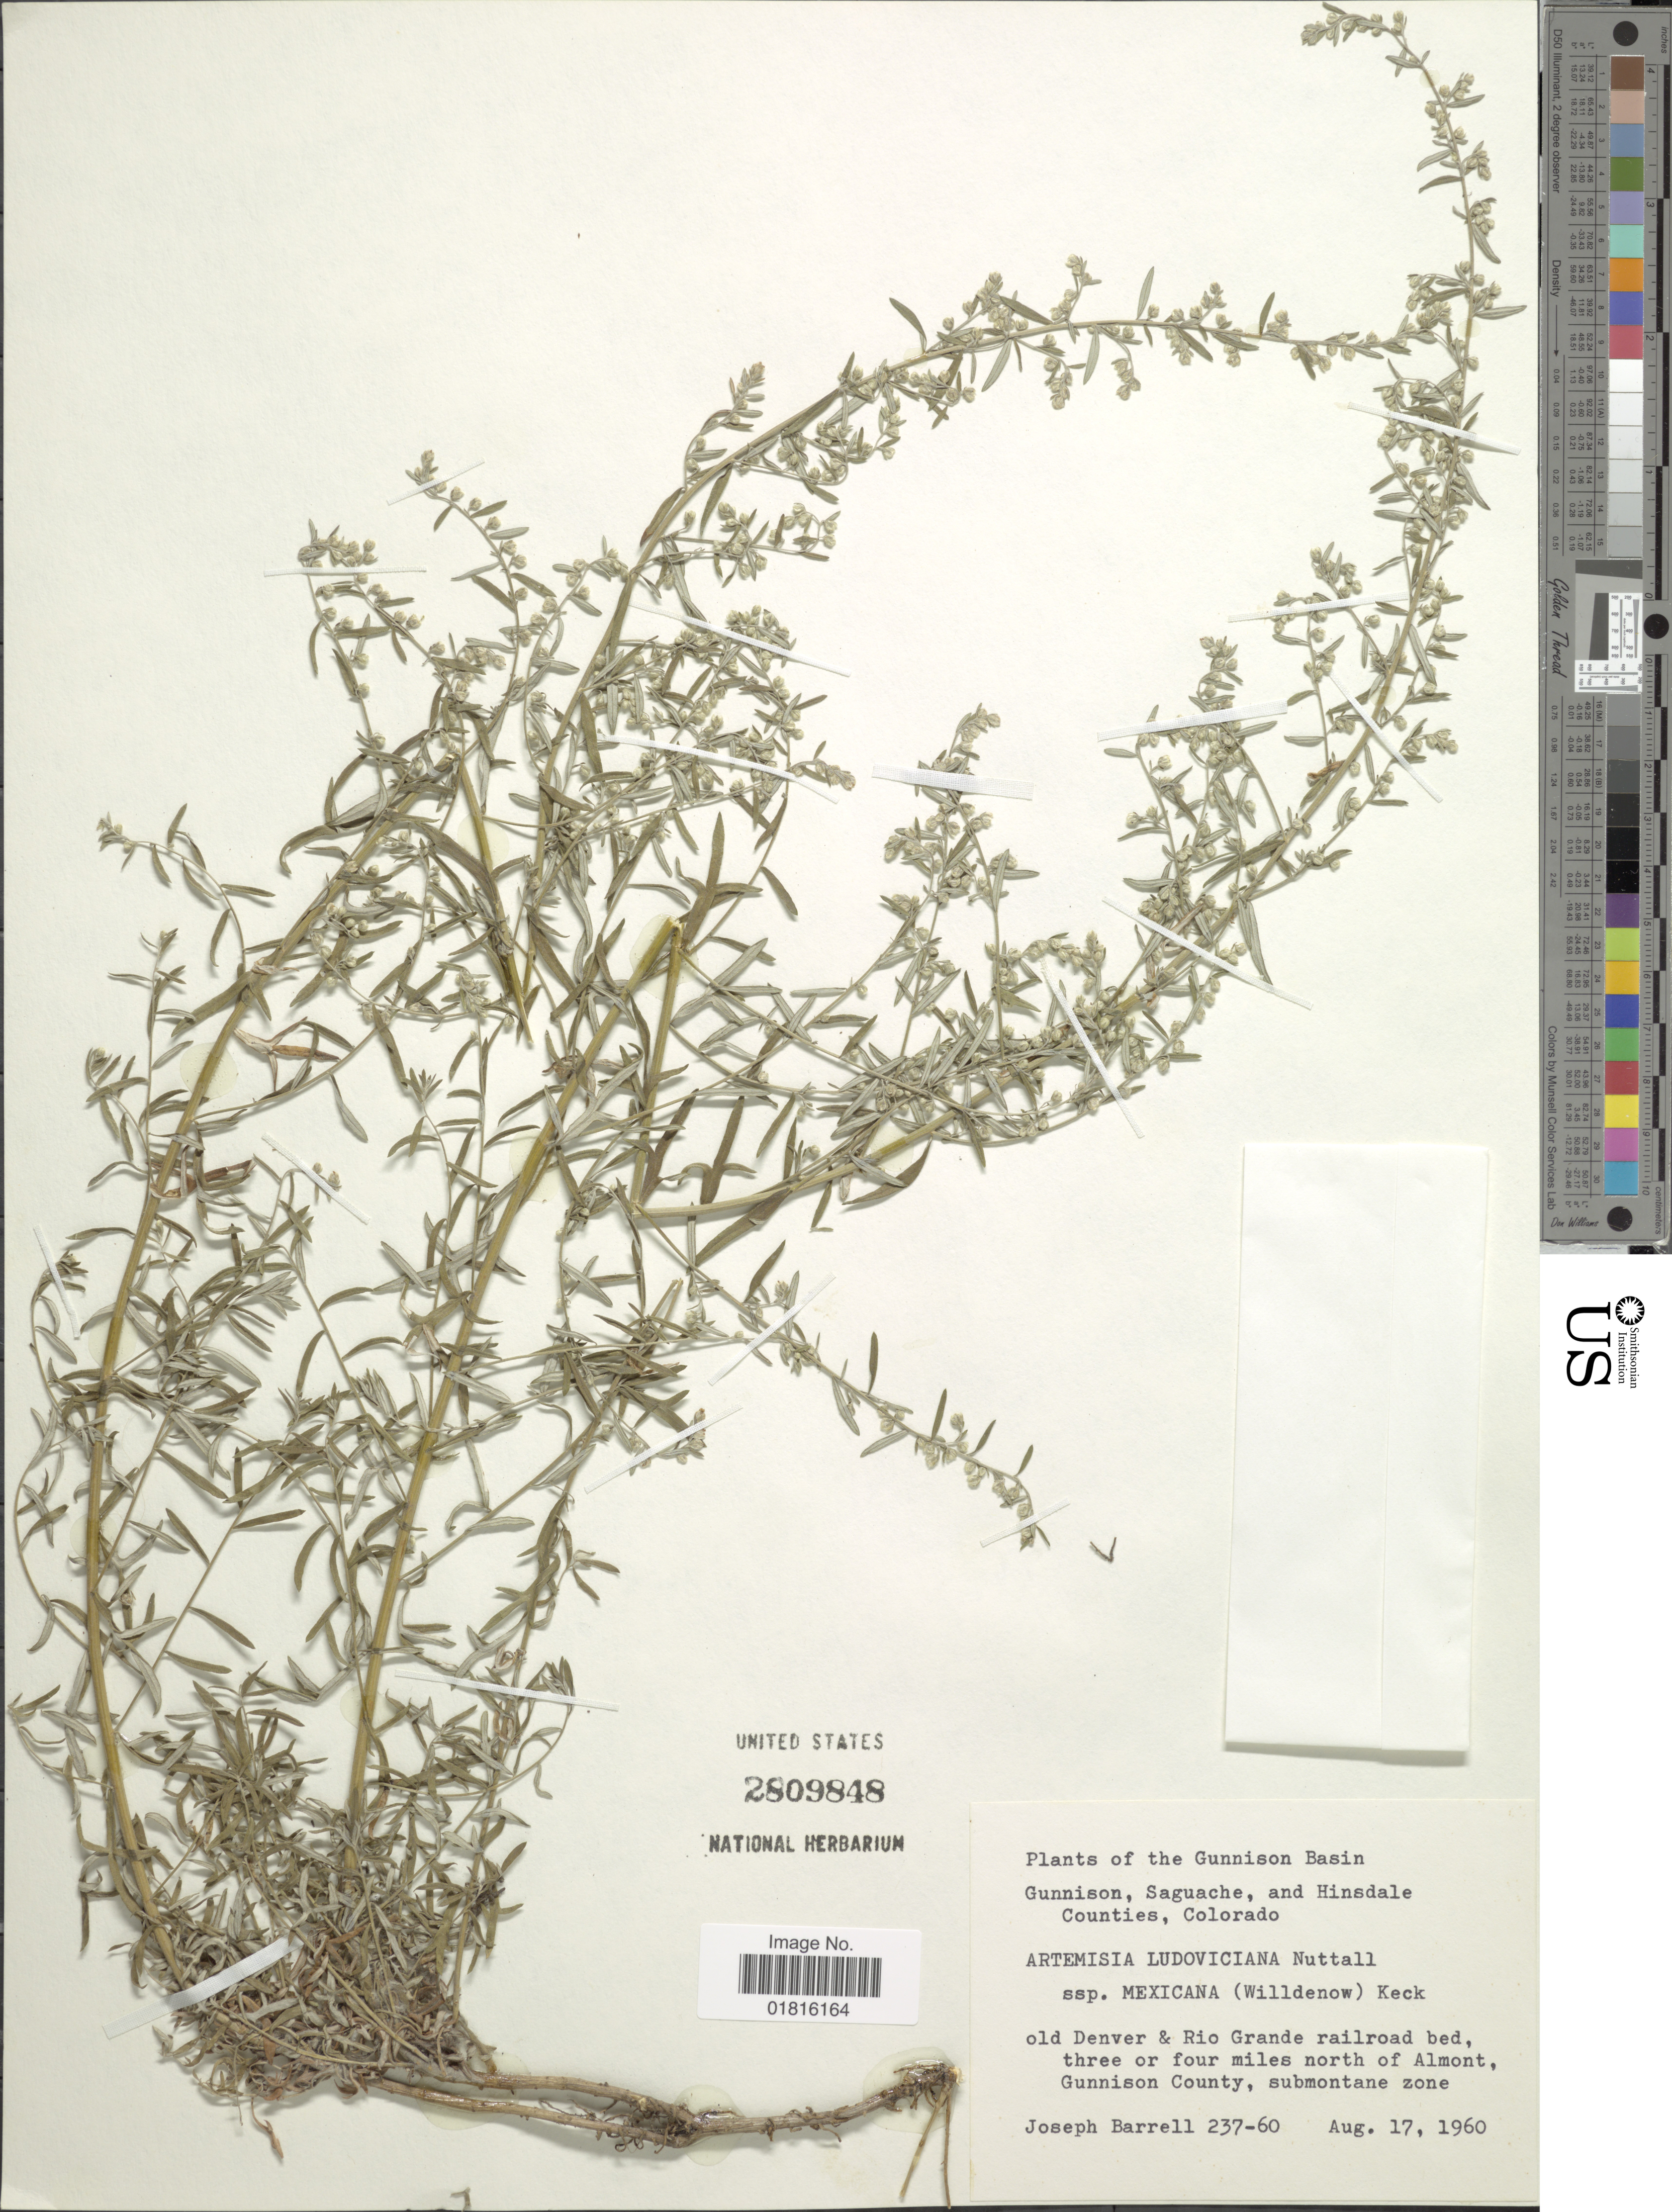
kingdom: Plantae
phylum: Tracheophyta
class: Magnoliopsida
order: Asterales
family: Asteraceae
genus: Artemisia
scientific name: Artemisia ludoviciana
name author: Nutt.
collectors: J. Barrell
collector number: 237-60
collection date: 1960-08-17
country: United States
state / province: Colorado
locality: The Gunnison Basin Gunnison, Saguache, and Hinsdale Counites, old Denver & Rio Grande railroad bed, three or four miles north of Almont, Gunnison County, submontane zone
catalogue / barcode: US 2809848